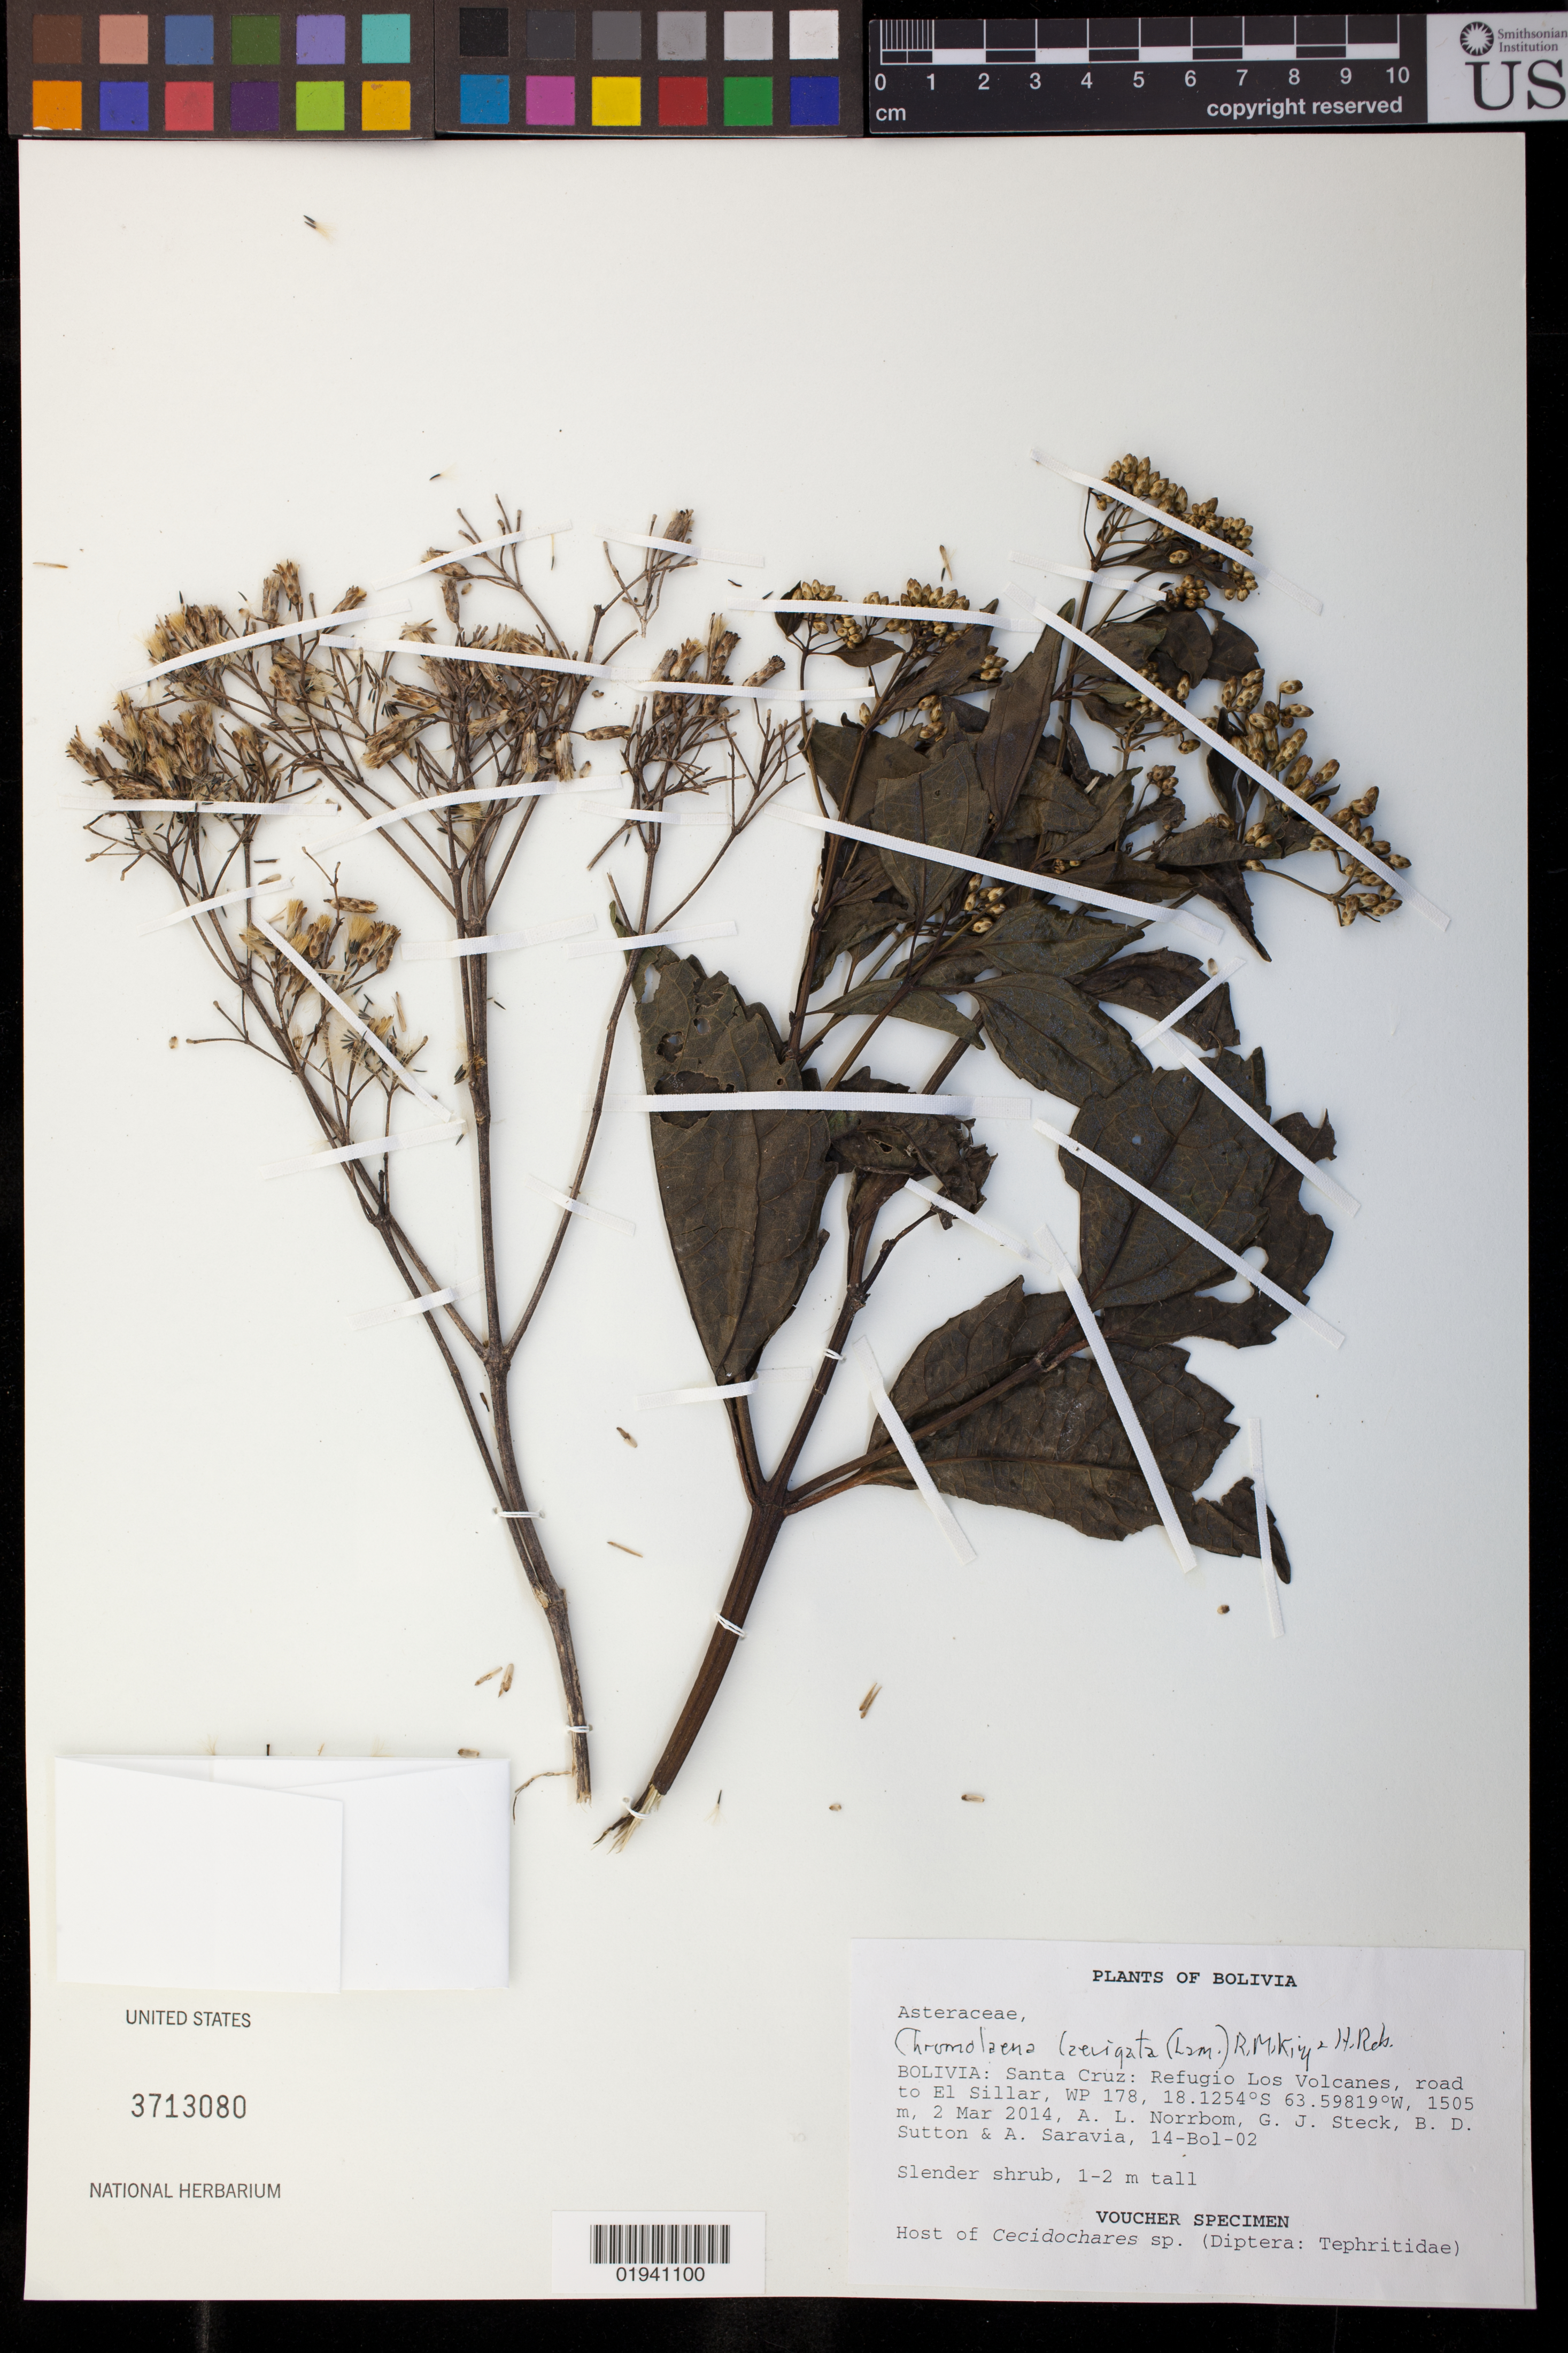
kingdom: Plantae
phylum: Tracheophyta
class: Magnoliopsida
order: Asterales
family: Asteraceae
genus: Chromolaena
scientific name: Chromolaena laevigata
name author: (Lam.) R.M. King & H. Rob.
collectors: A. L. Norrbom, G. Steck, B. Sutton & A. Saravia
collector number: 14-Bol-02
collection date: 2014-03-02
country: Bolivia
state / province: Santa Cruz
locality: Refugio Los Volcanes, road to El Sillar, WP 178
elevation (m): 1505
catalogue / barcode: US 3713080